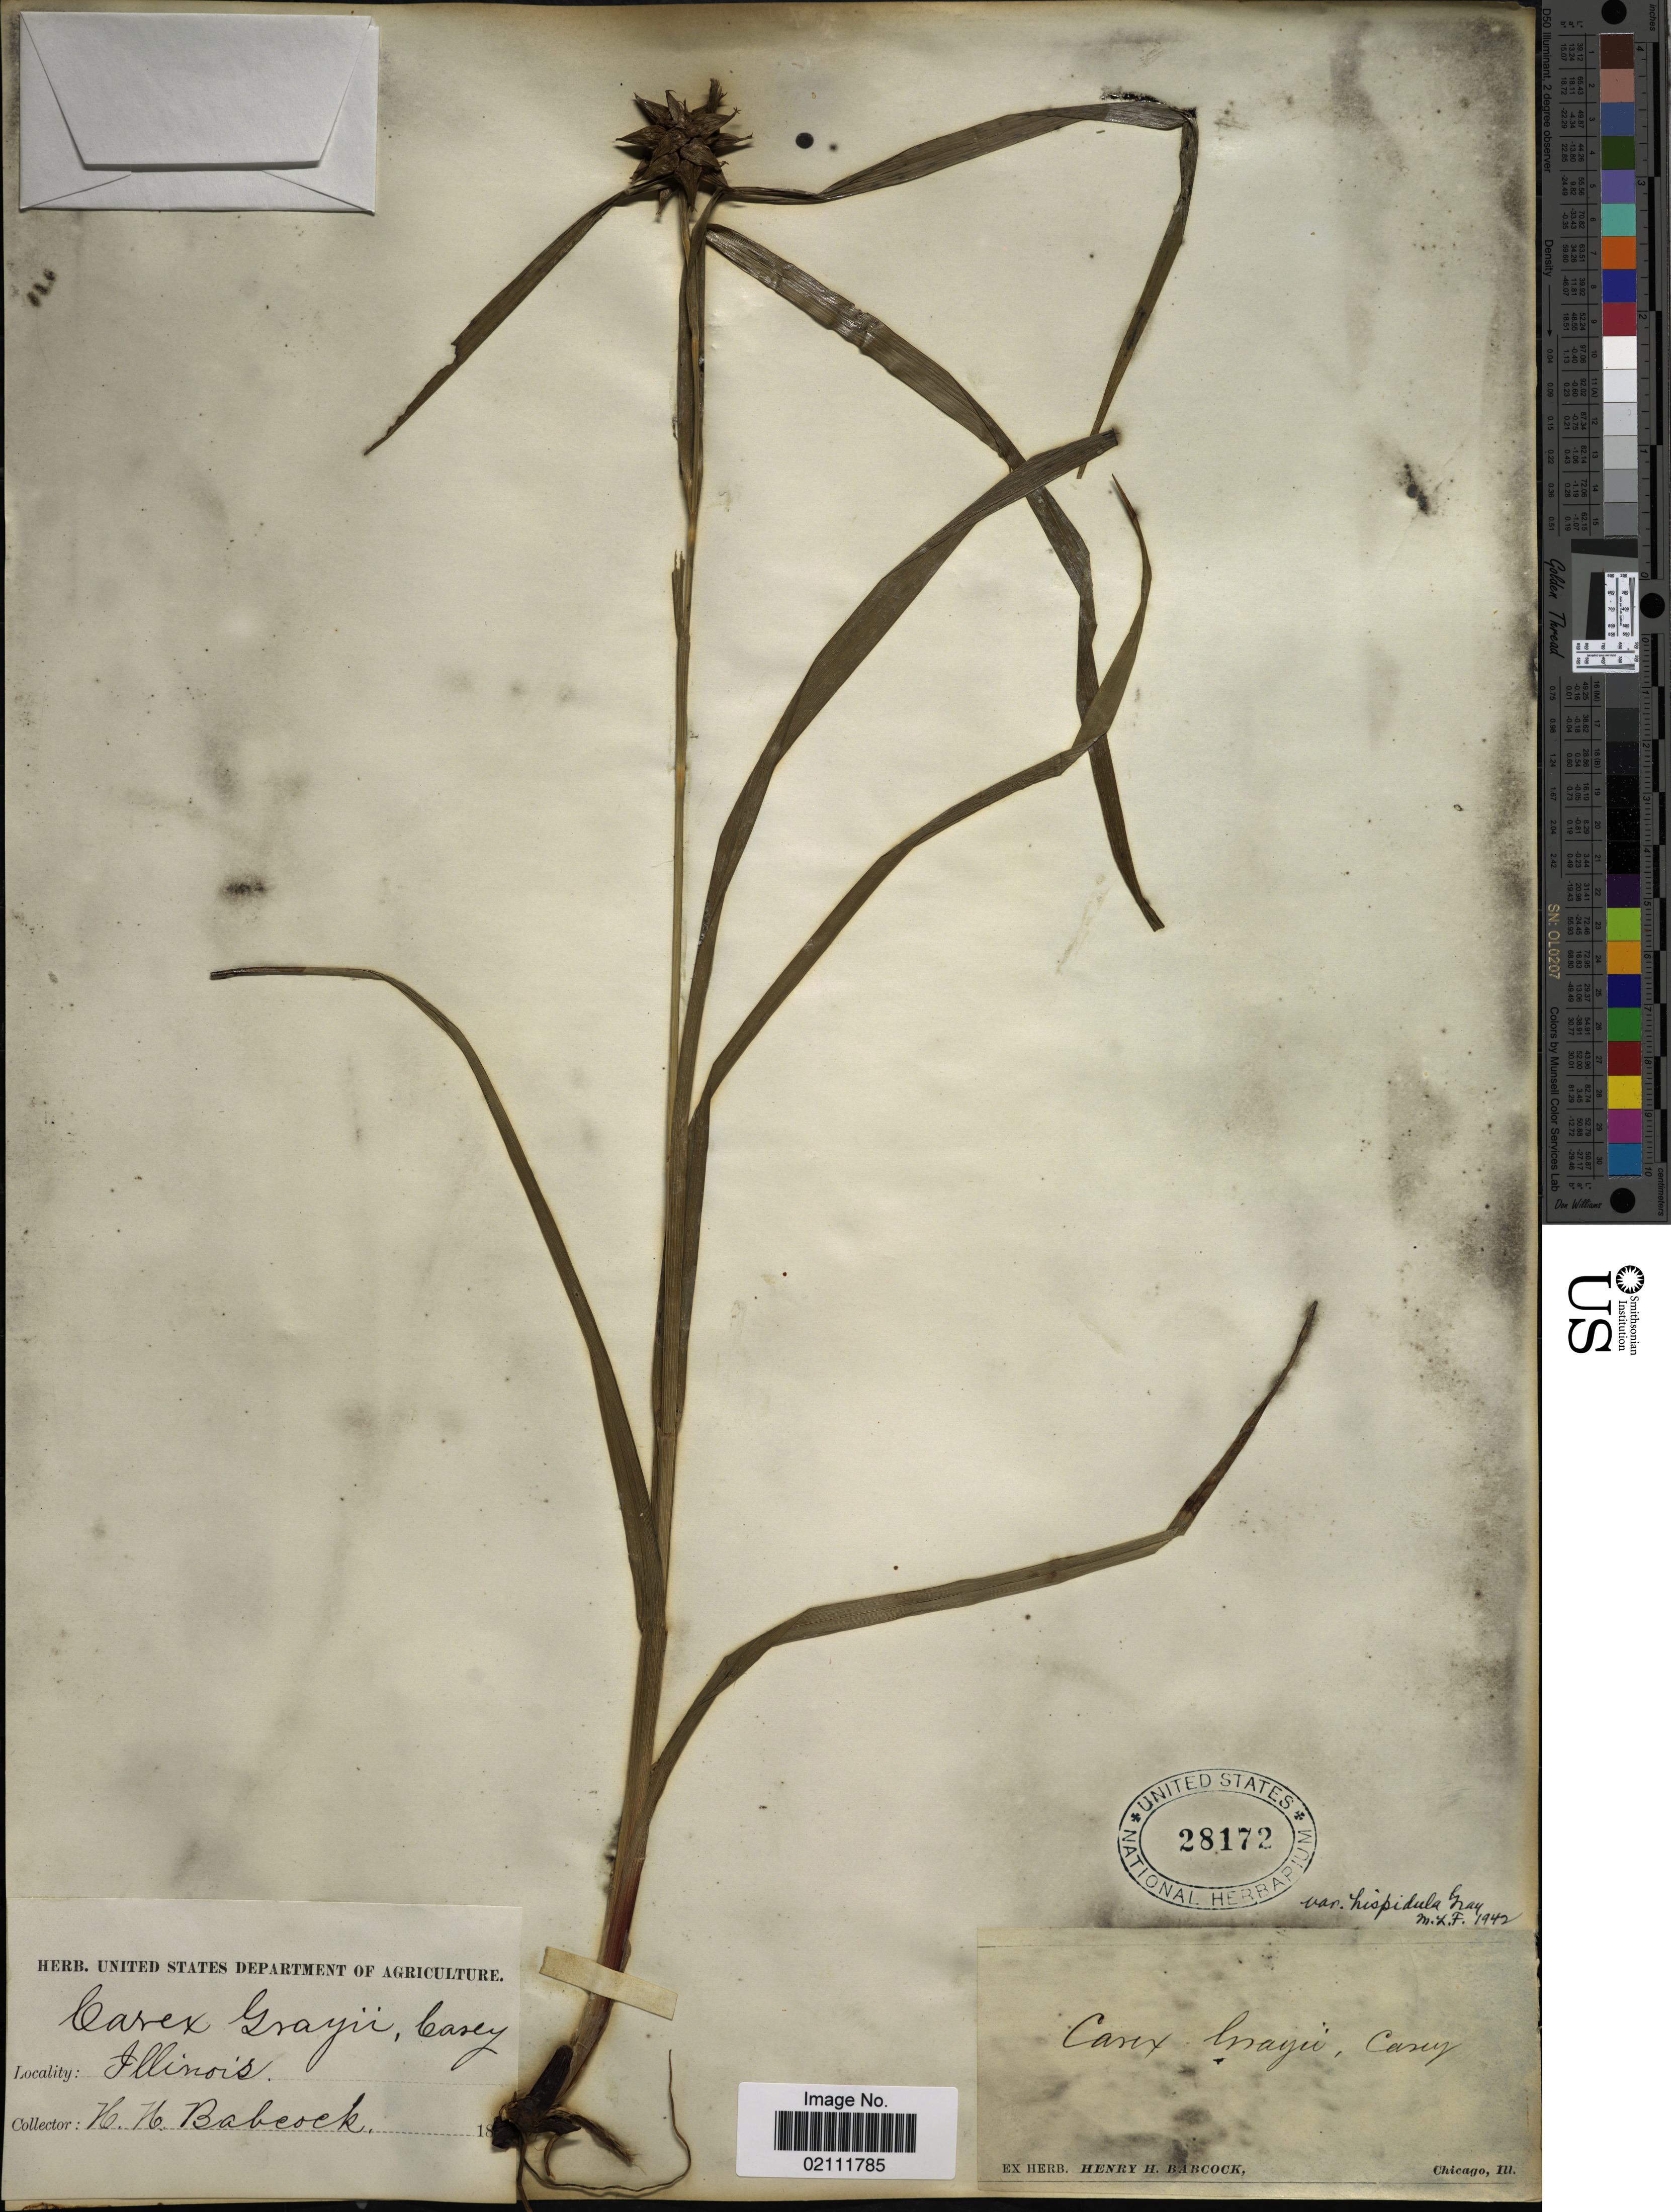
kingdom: Plantae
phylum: Tracheophyta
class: Liliopsida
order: Poales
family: Cyperaceae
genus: Carex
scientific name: Carex grayi var. hispidula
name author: A. Gray ex L.H. Bailey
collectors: H. Babcock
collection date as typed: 18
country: United States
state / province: Illinois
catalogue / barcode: US 28172